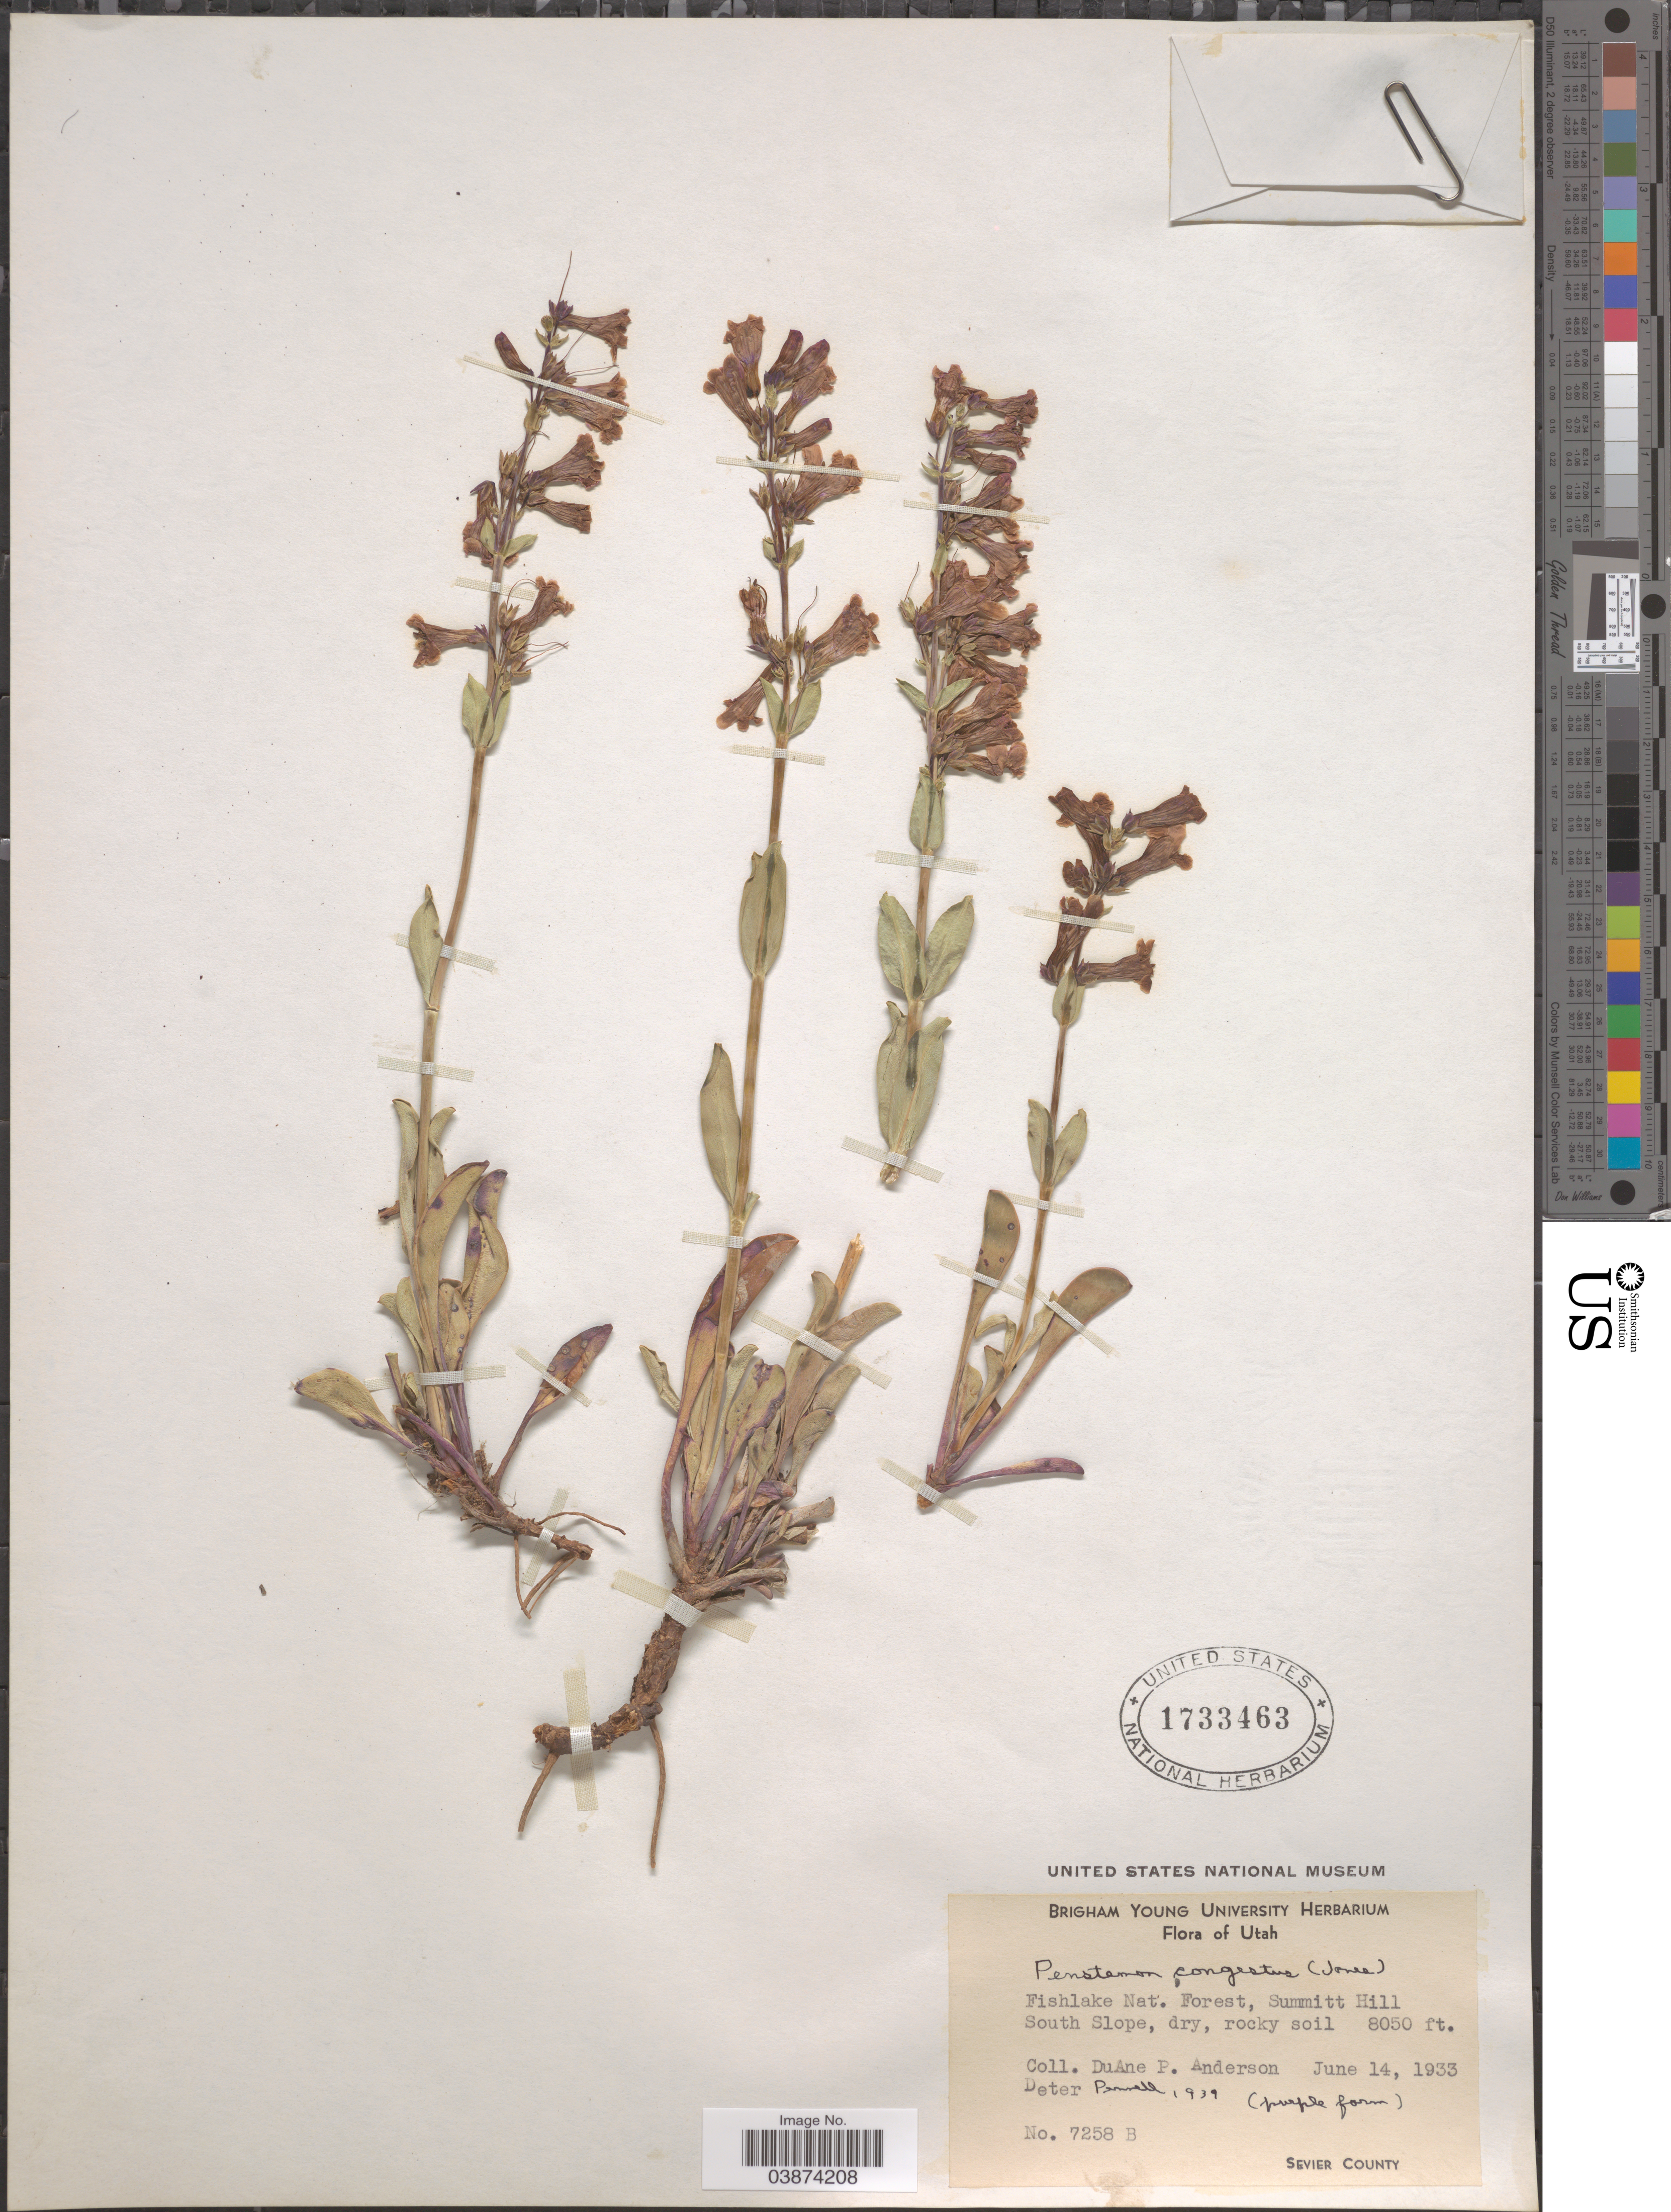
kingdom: Plantae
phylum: Tracheophyta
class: Magnoliopsida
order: Lamiales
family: Plantaginaceae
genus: Penstemon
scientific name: Penstemon congestus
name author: (M.E. Jones) Pennell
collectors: D. Anderson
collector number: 7258B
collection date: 1933-06-14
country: United States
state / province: Utah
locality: Fishlake Nat. Forest, Summit Hill South slope. Sevier County.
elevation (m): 2454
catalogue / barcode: US 1733463